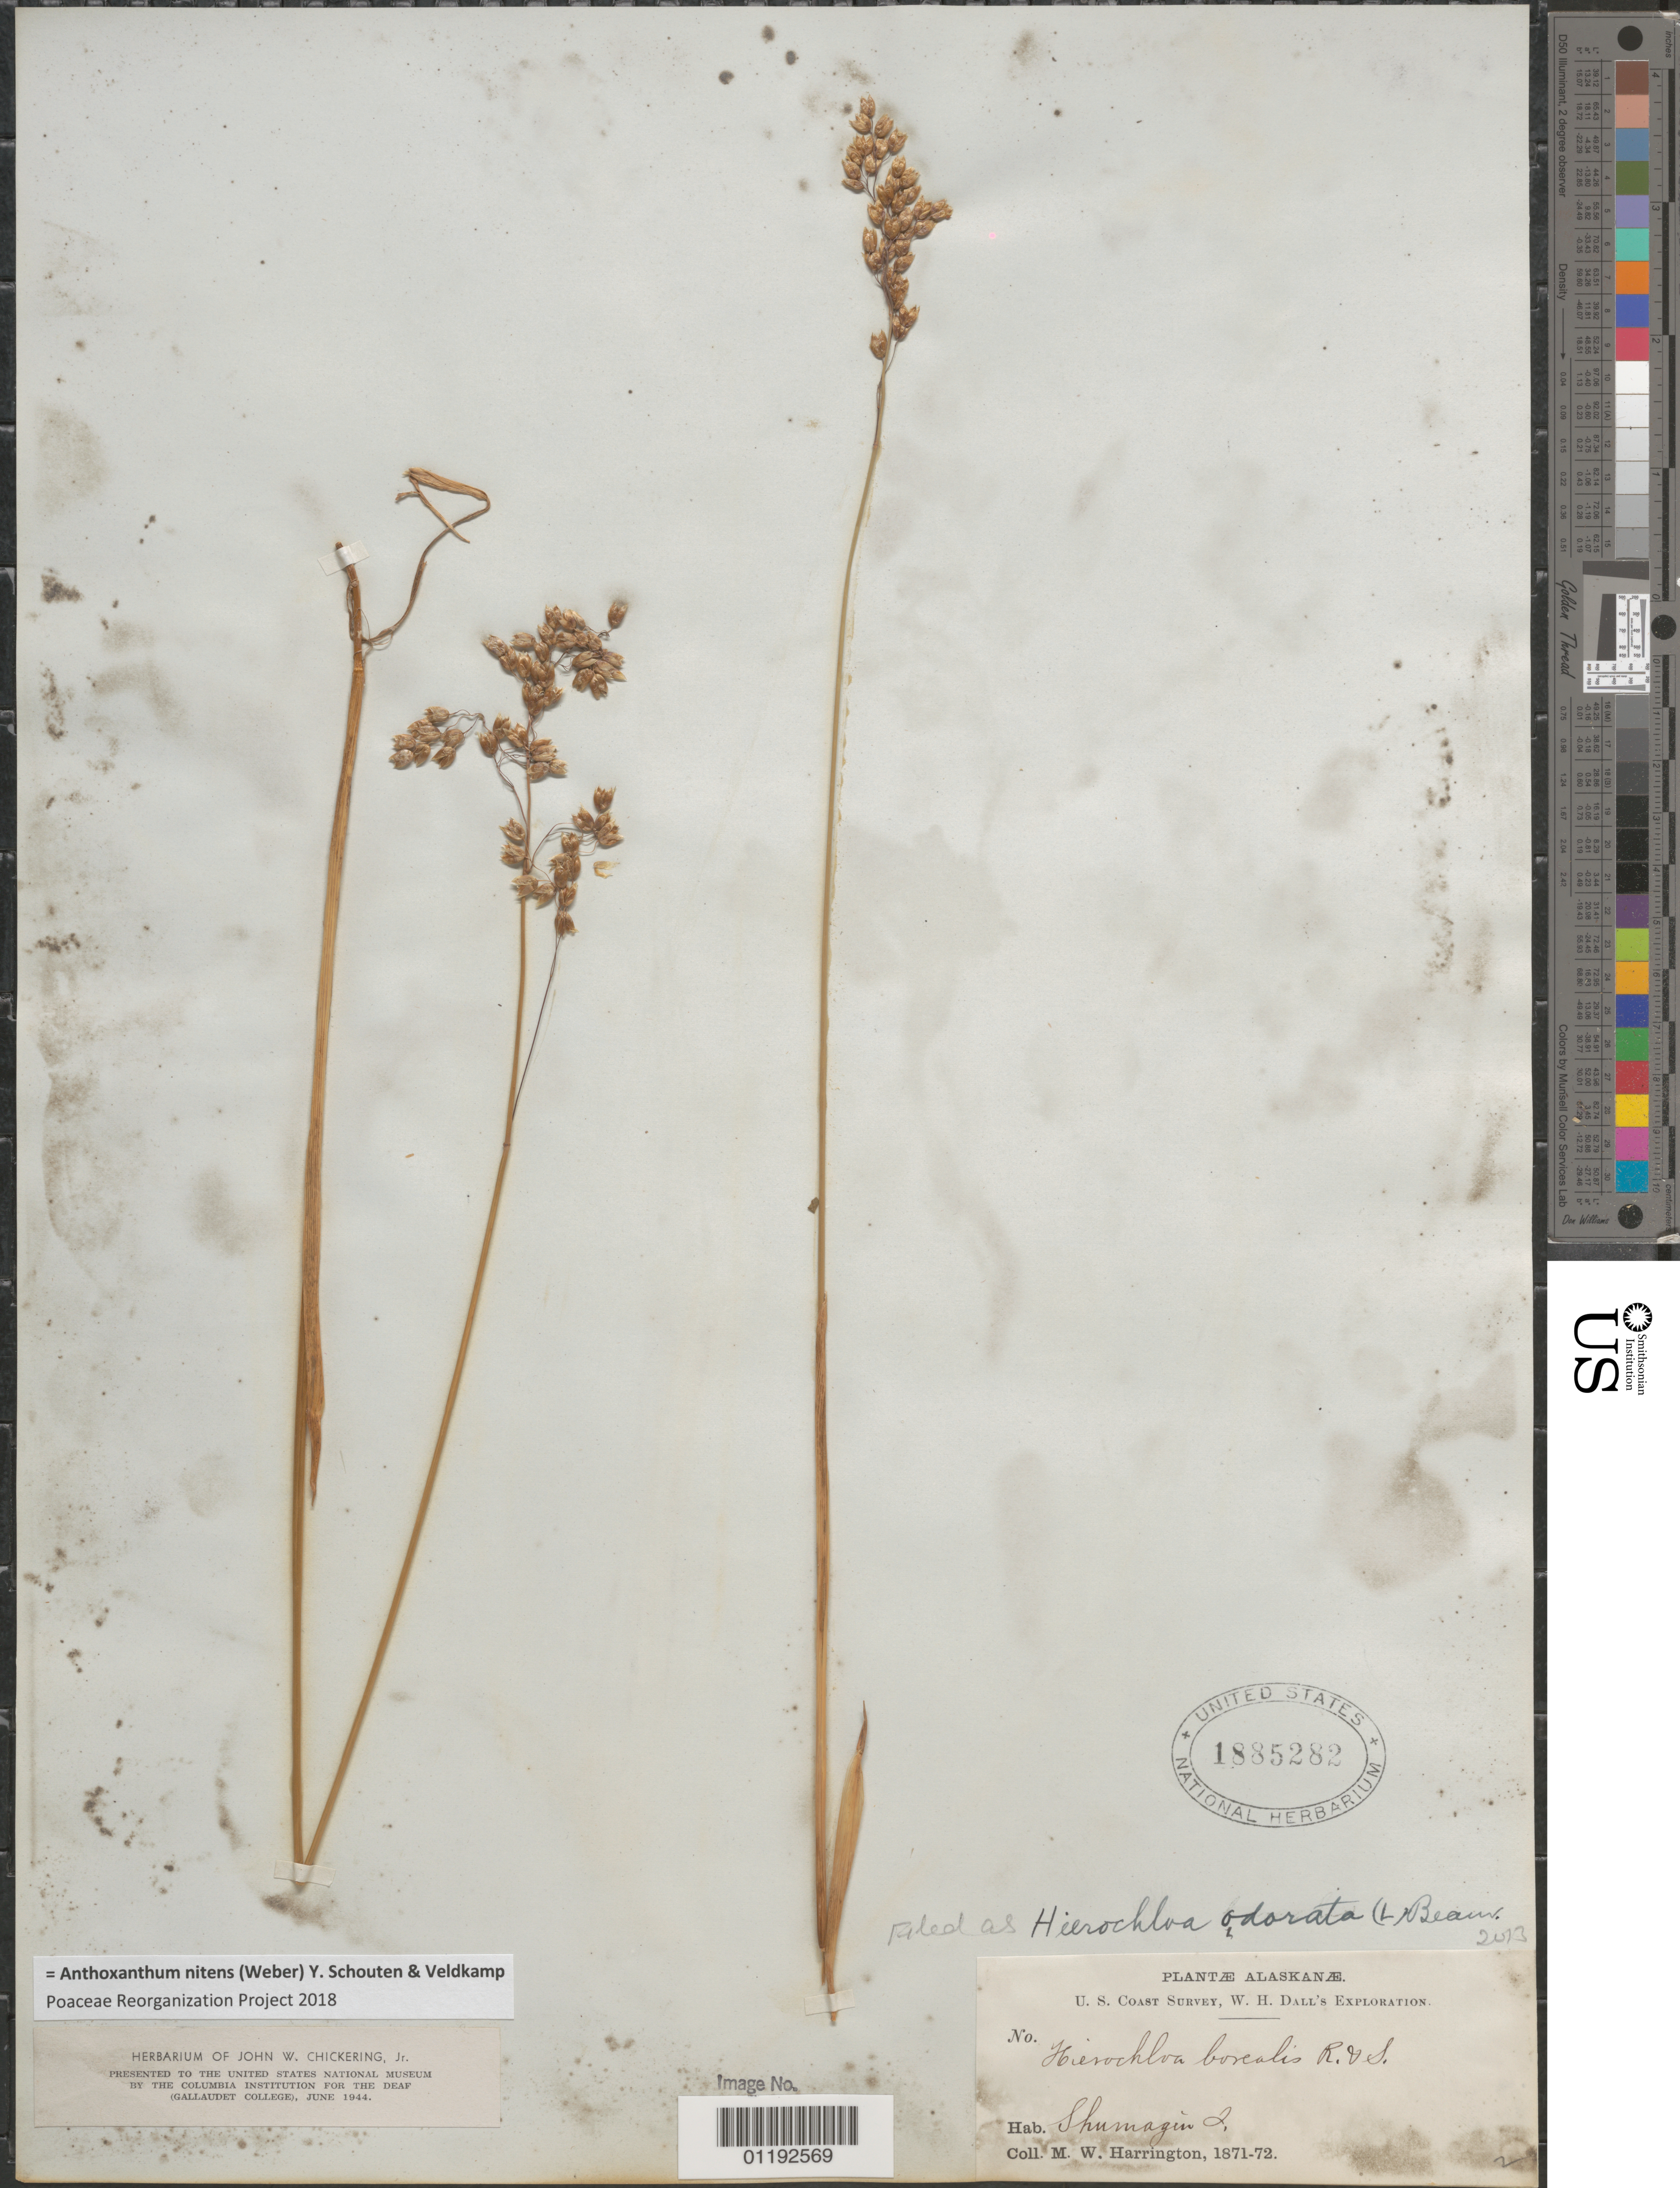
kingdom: Plantae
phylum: Tracheophyta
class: Liliopsida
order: Poales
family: Poaceae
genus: Anthoxanthum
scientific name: Anthoxanthum nitens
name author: (G.H. Weber) R.T.A. Schouten & Veldkamp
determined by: Poaceae Reorganization Project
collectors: M. W. Harrington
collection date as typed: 1871 to -- --- 1872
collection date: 1871/1872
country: United States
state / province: Alaska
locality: Shumagin Island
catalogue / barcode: US 1885282